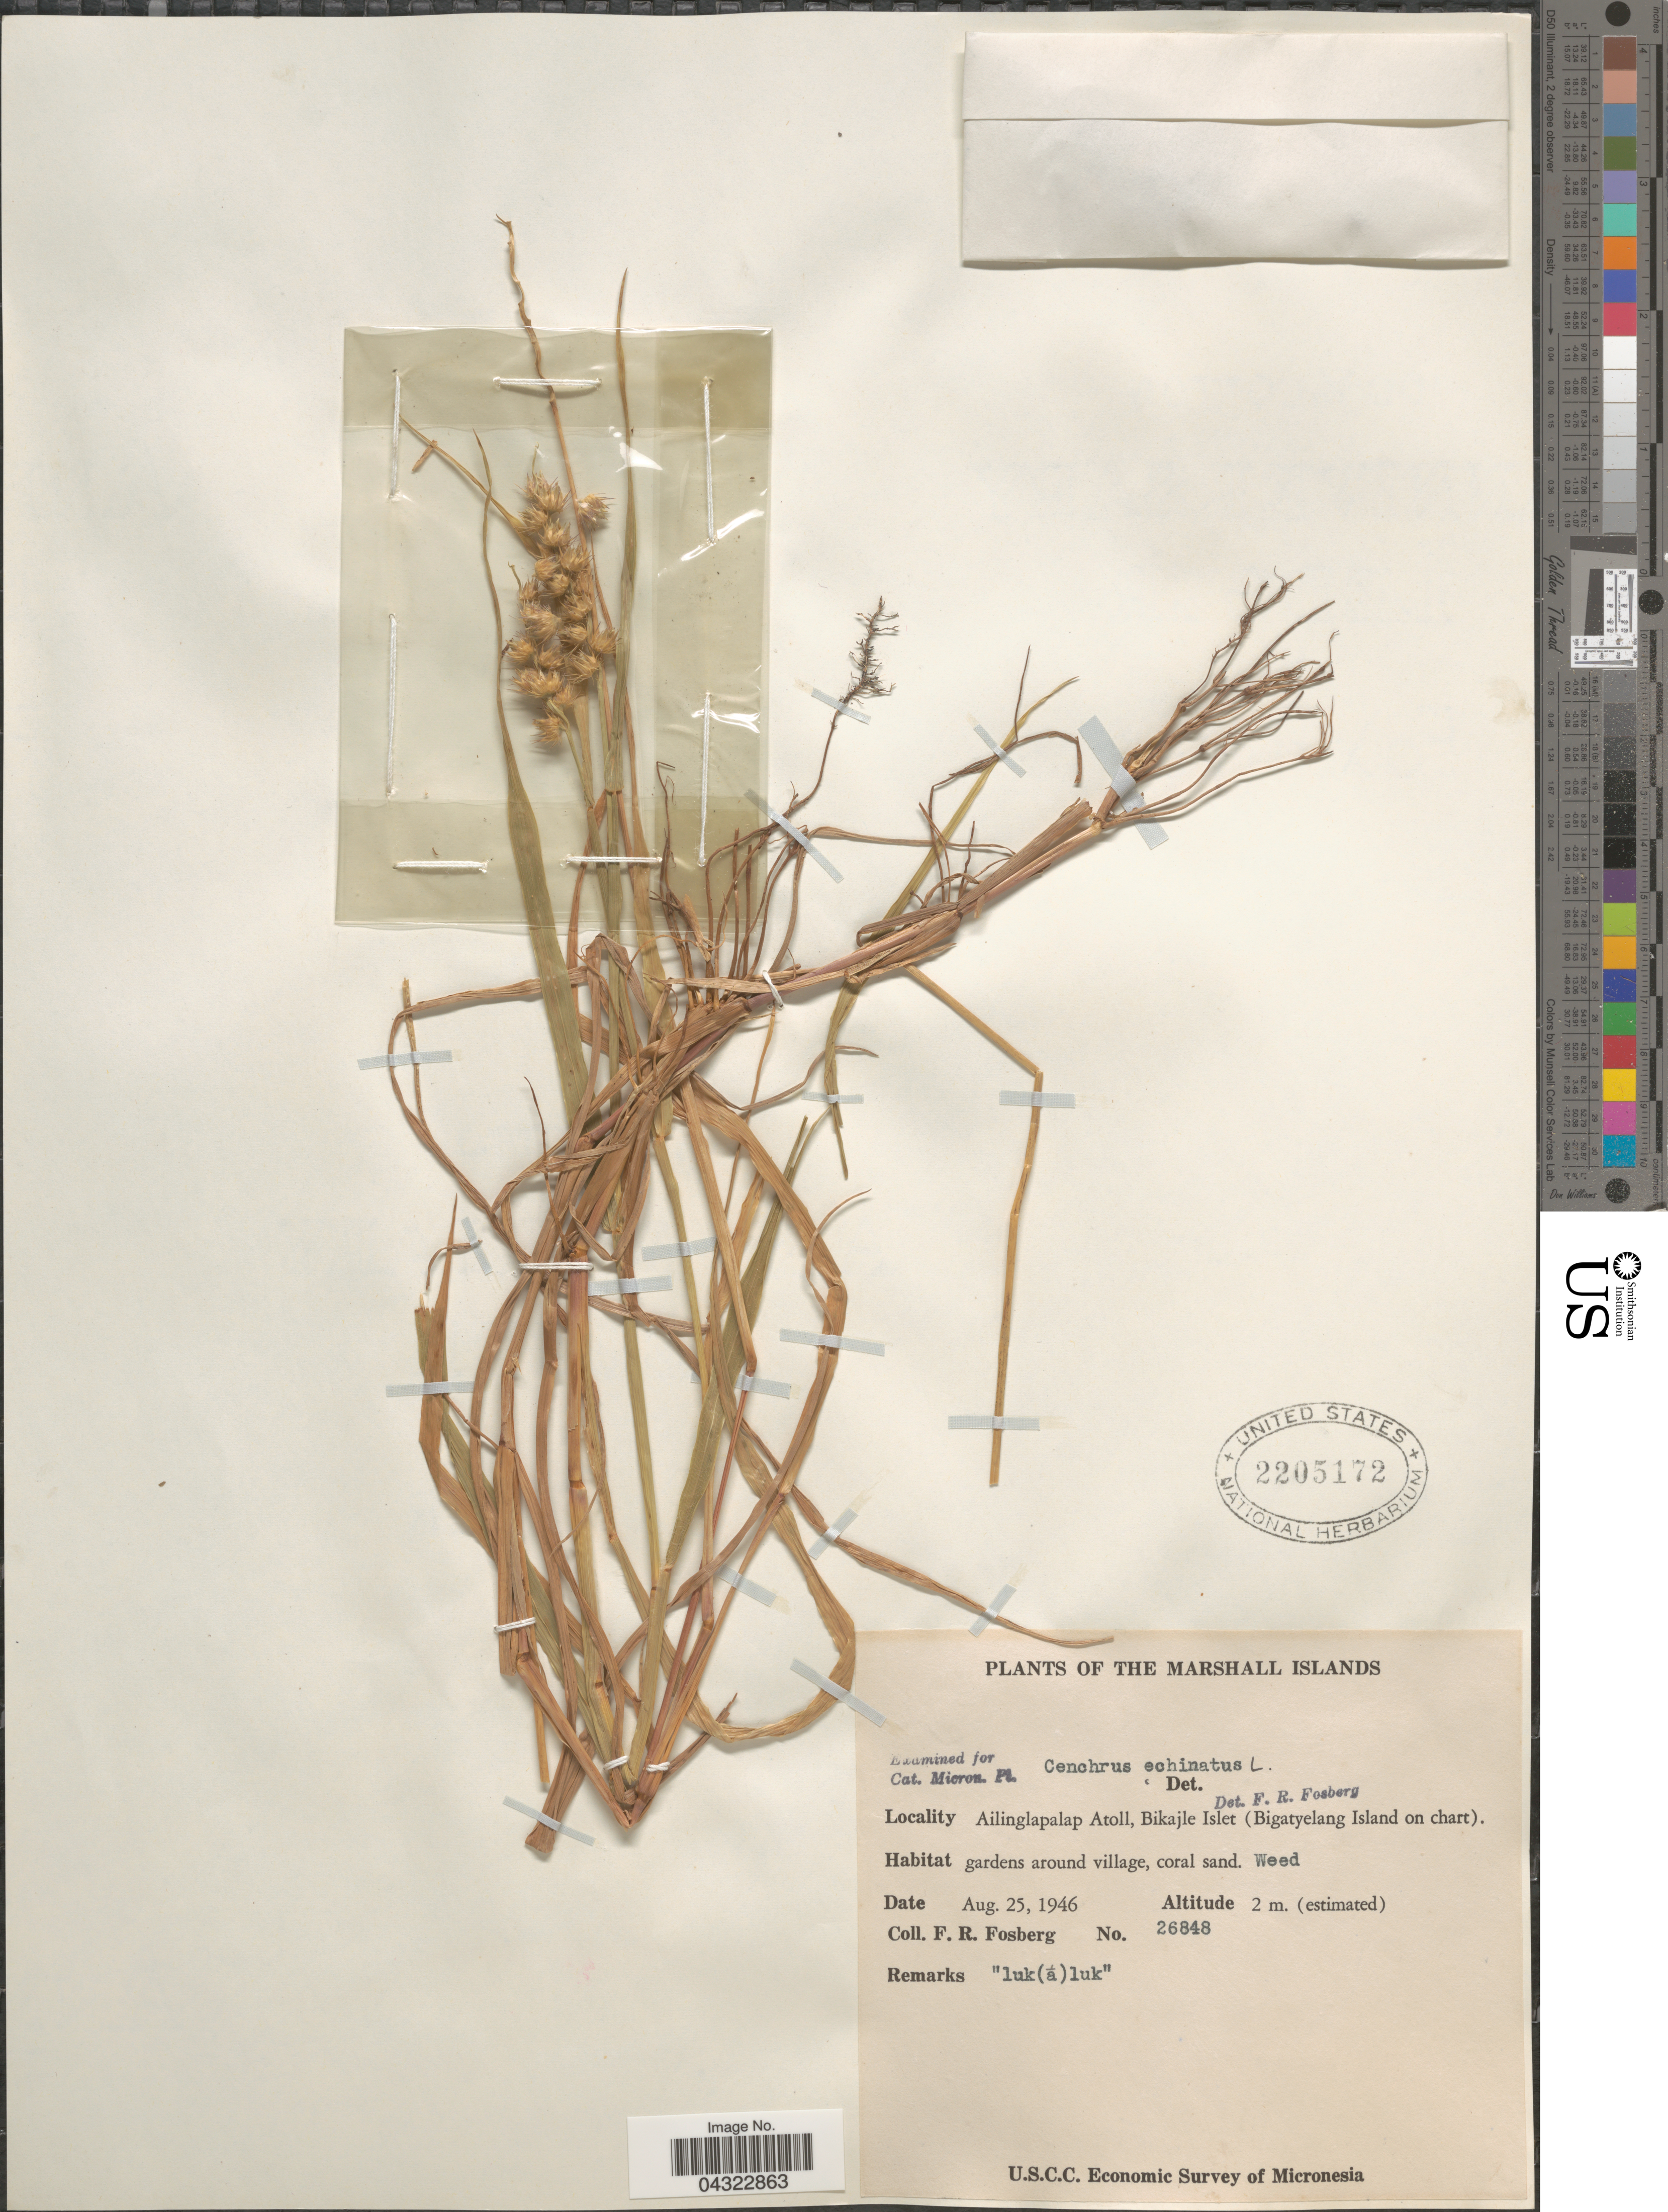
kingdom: Plantae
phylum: Tracheophyta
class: Liliopsida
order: Poales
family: Poaceae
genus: Cenchrus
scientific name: Cenchrus echinatus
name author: L.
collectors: F. R. Fosberg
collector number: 26848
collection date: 1946-08-25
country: Marshall Islands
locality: Ailinglapalap Atoll, Bikajle Islet (Bigatyelang Island on chart). U.S.C.C. Economic Survey of Micronesia.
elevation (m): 2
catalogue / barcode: US 2205172